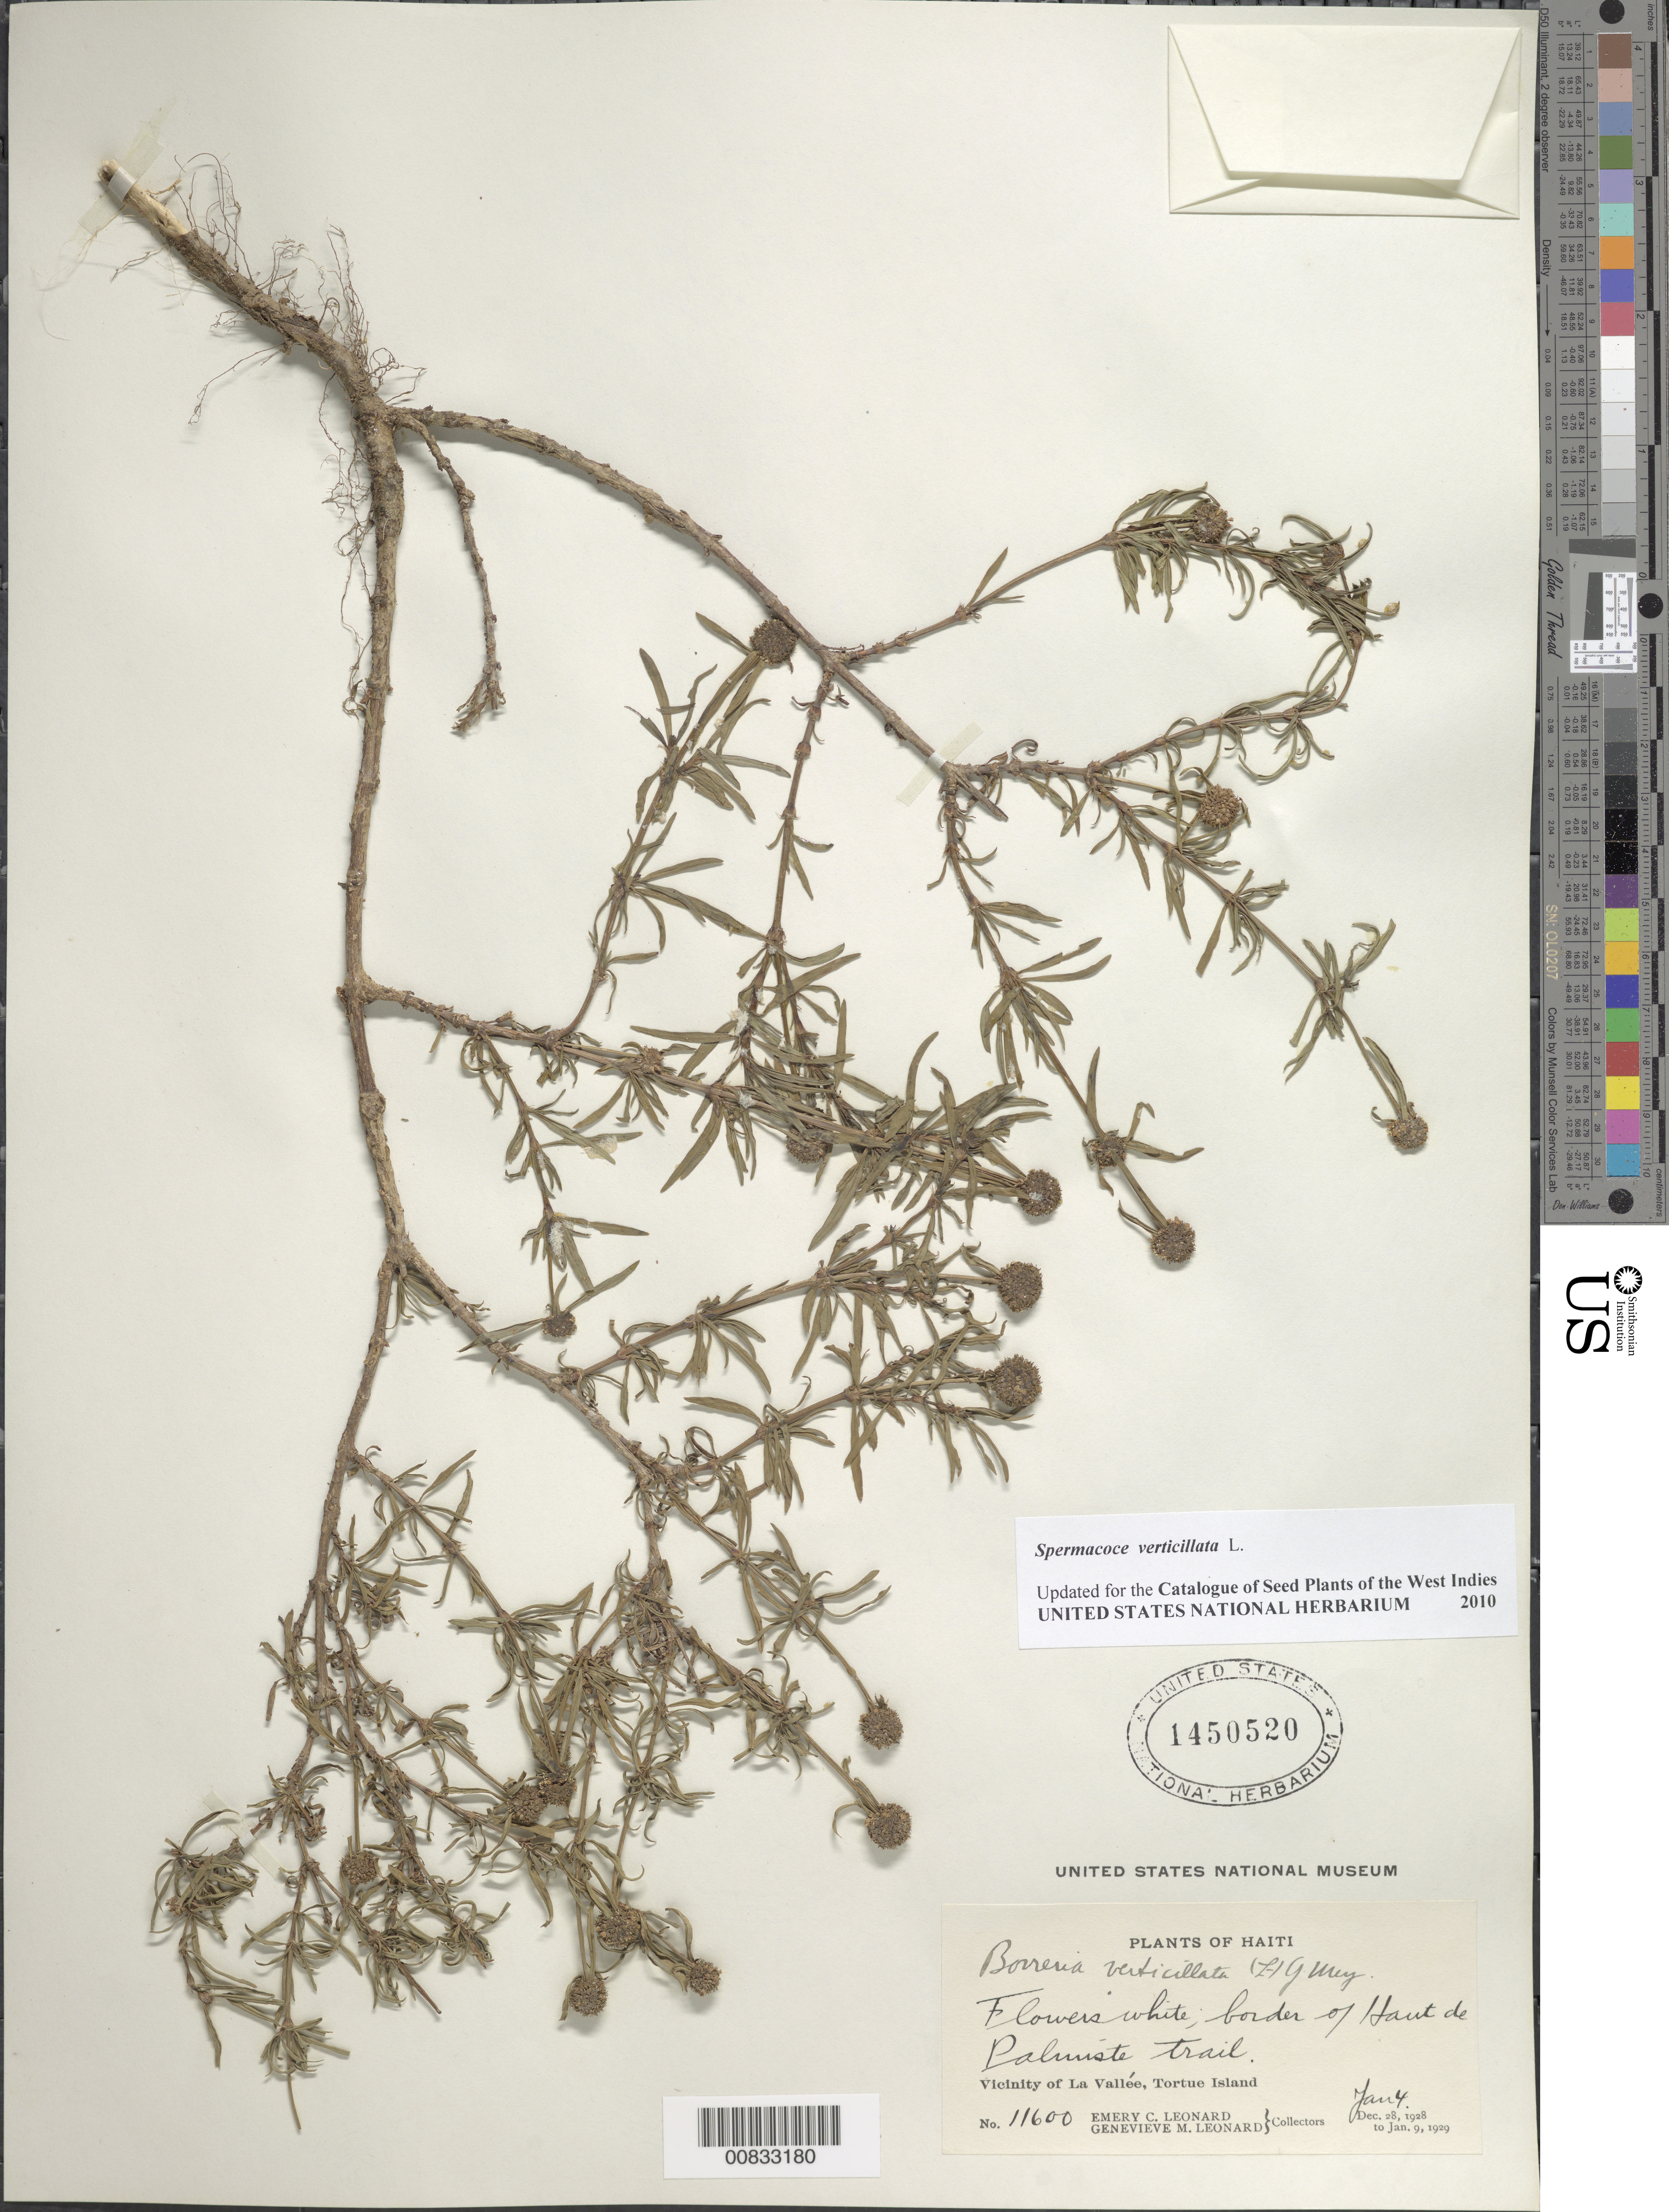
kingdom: Plantae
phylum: Tracheophyta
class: Magnoliopsida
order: Gentianales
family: Rubiaceae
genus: Spermacoce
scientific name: Spermacoce verticillata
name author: L.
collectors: E. C. Leonard & G. M. Leonard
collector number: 11600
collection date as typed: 04 Jan 1929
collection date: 1929-01-04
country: Haiti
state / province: Nord-Ouest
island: Île de la Tortue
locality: Vicinity of La Vallée, border of Haut de Paluriste trail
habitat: Border of trail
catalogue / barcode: US 1450520